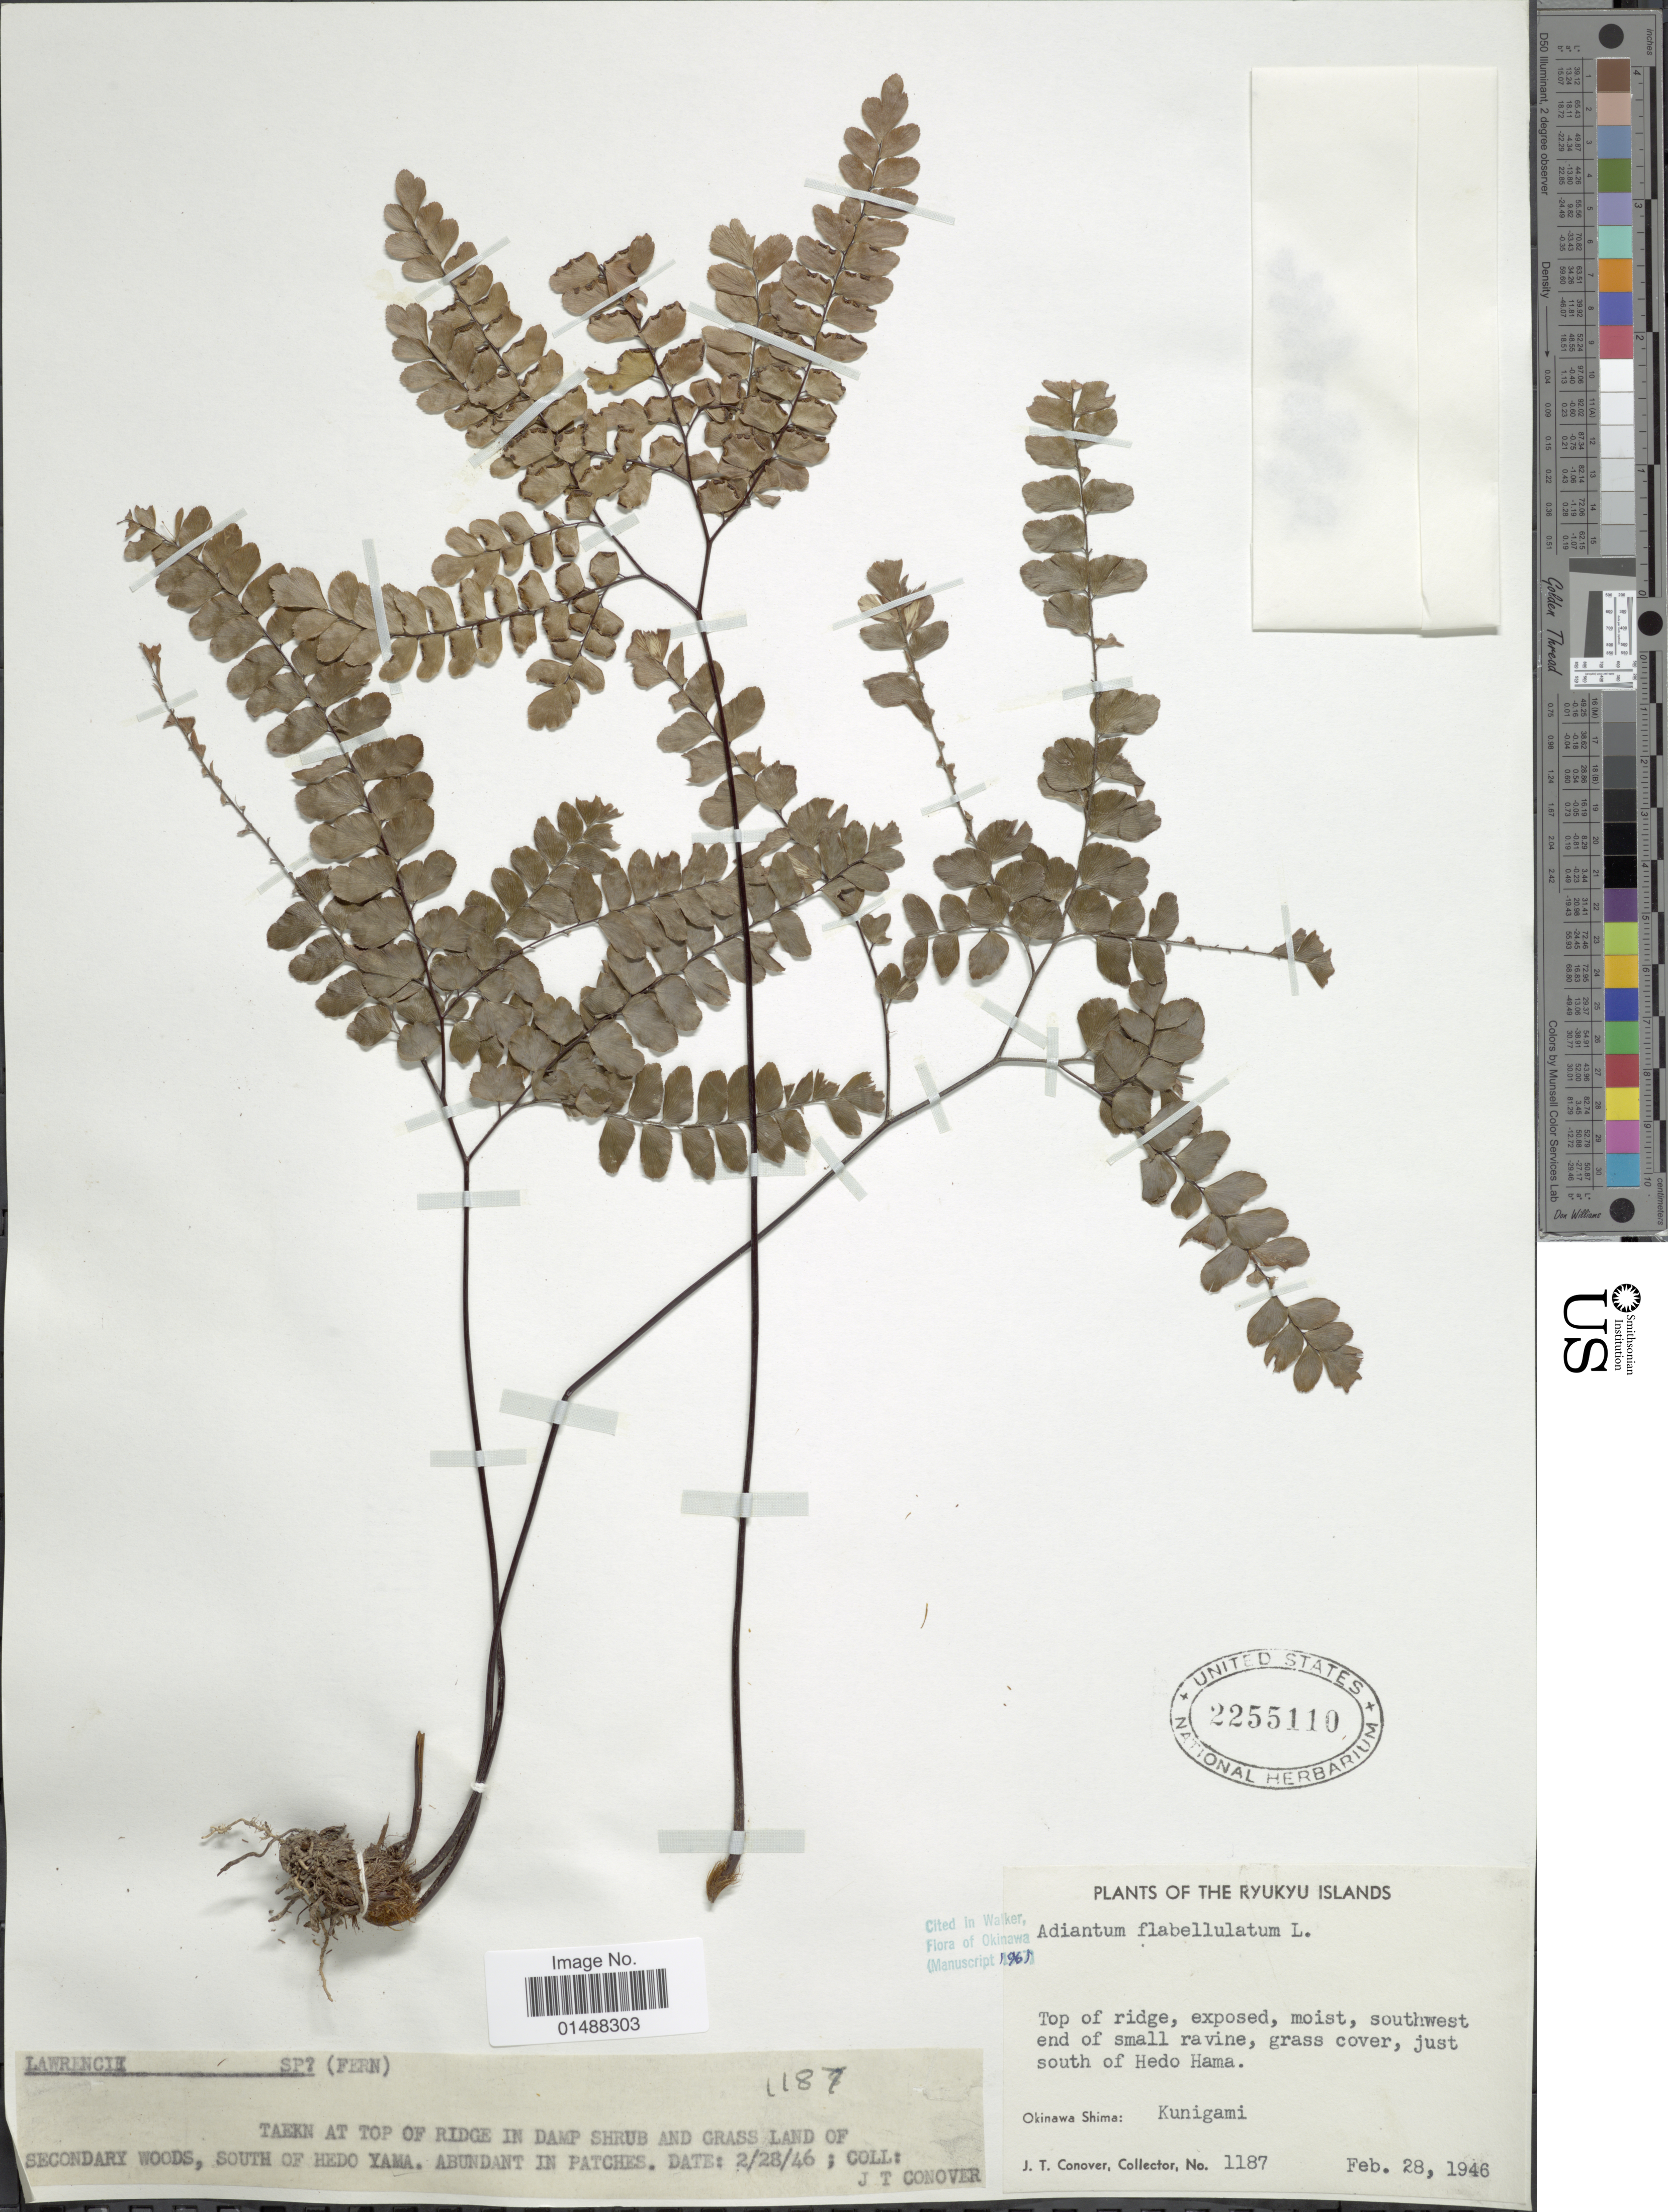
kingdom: Plantae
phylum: Tracheophyta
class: Polypodiopsida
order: Polypodiales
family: Pteridaceae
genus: Adiantum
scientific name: Adiantum flabellulatum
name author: L.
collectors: J. T. Conover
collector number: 1187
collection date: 1946-02-28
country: Japan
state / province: Okinawa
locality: Ryukyu Islands, southwest end of small ravine, grass cover, just south of Hedo Hama, Okinawa Shima: Kunigami.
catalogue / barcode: US 2255110